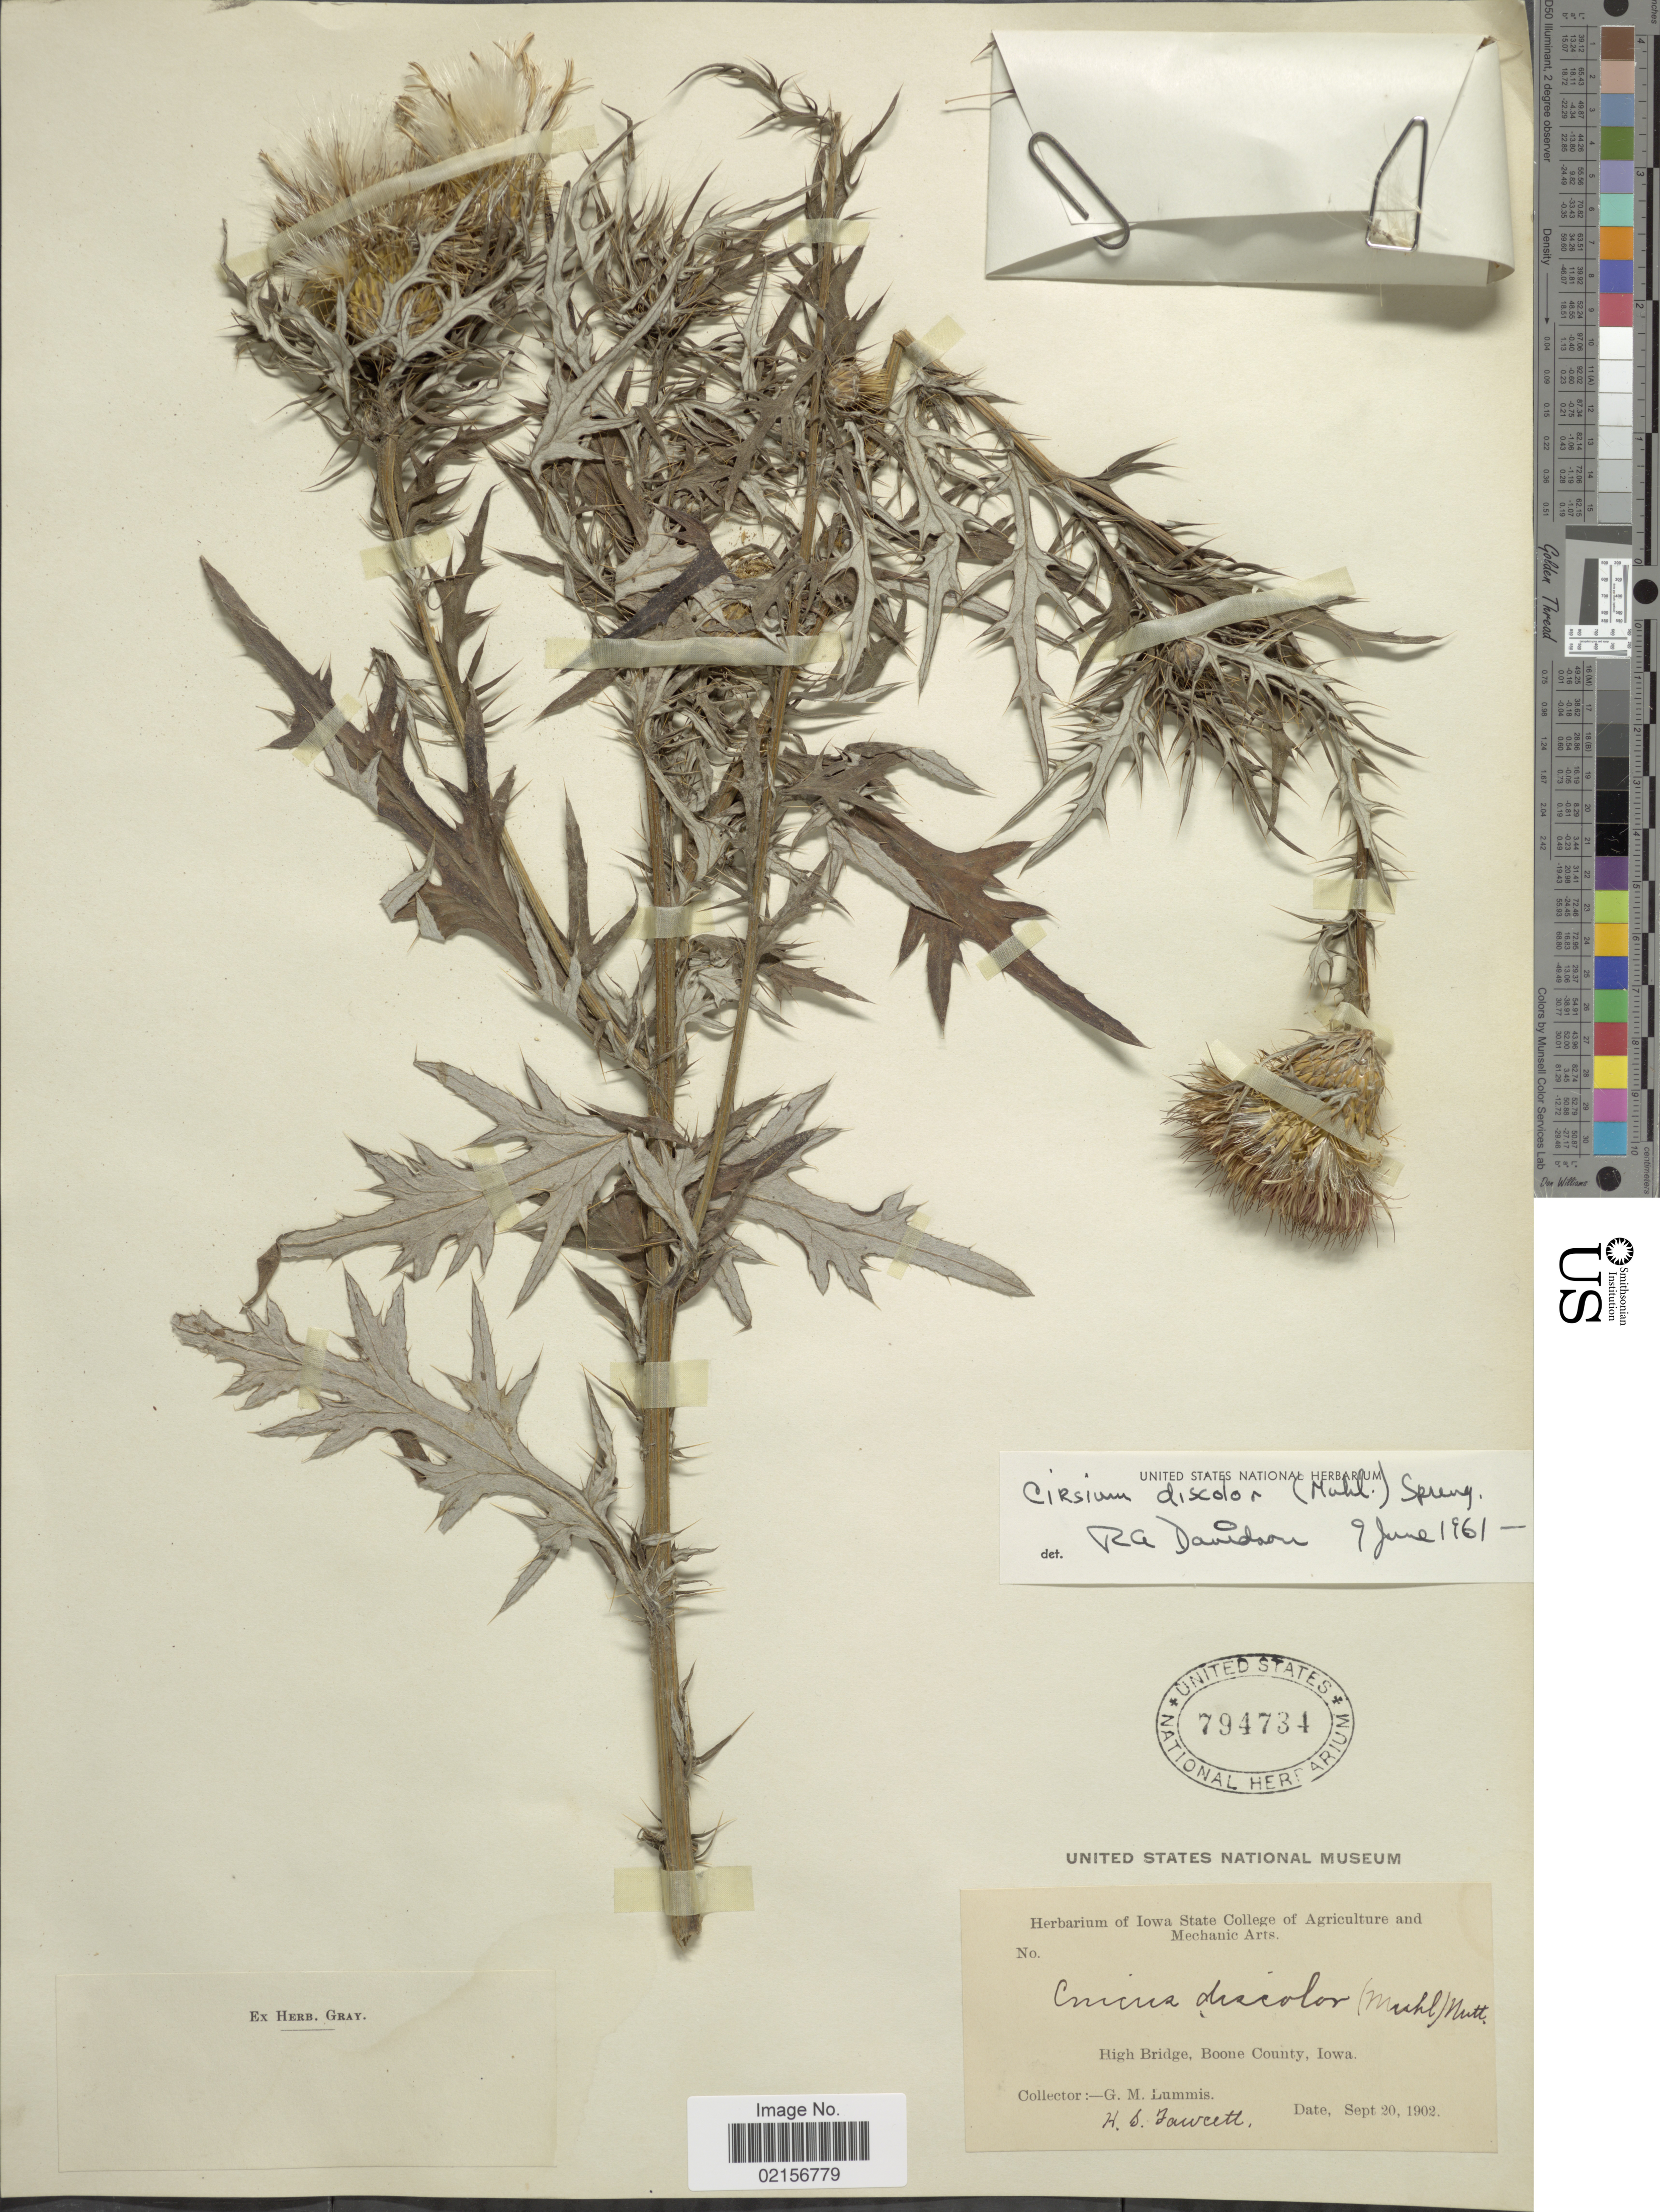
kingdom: Plantae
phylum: Tracheophyta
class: Magnoliopsida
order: Asterales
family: Asteraceae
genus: Cirsium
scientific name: Cirsium discolor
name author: (Muhl. ex Willd.) Spreng.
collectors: G. Lummis & H. Fawcett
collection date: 1902-09-20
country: United States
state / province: Iowa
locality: High Bridge, Boone County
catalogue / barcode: US 794734